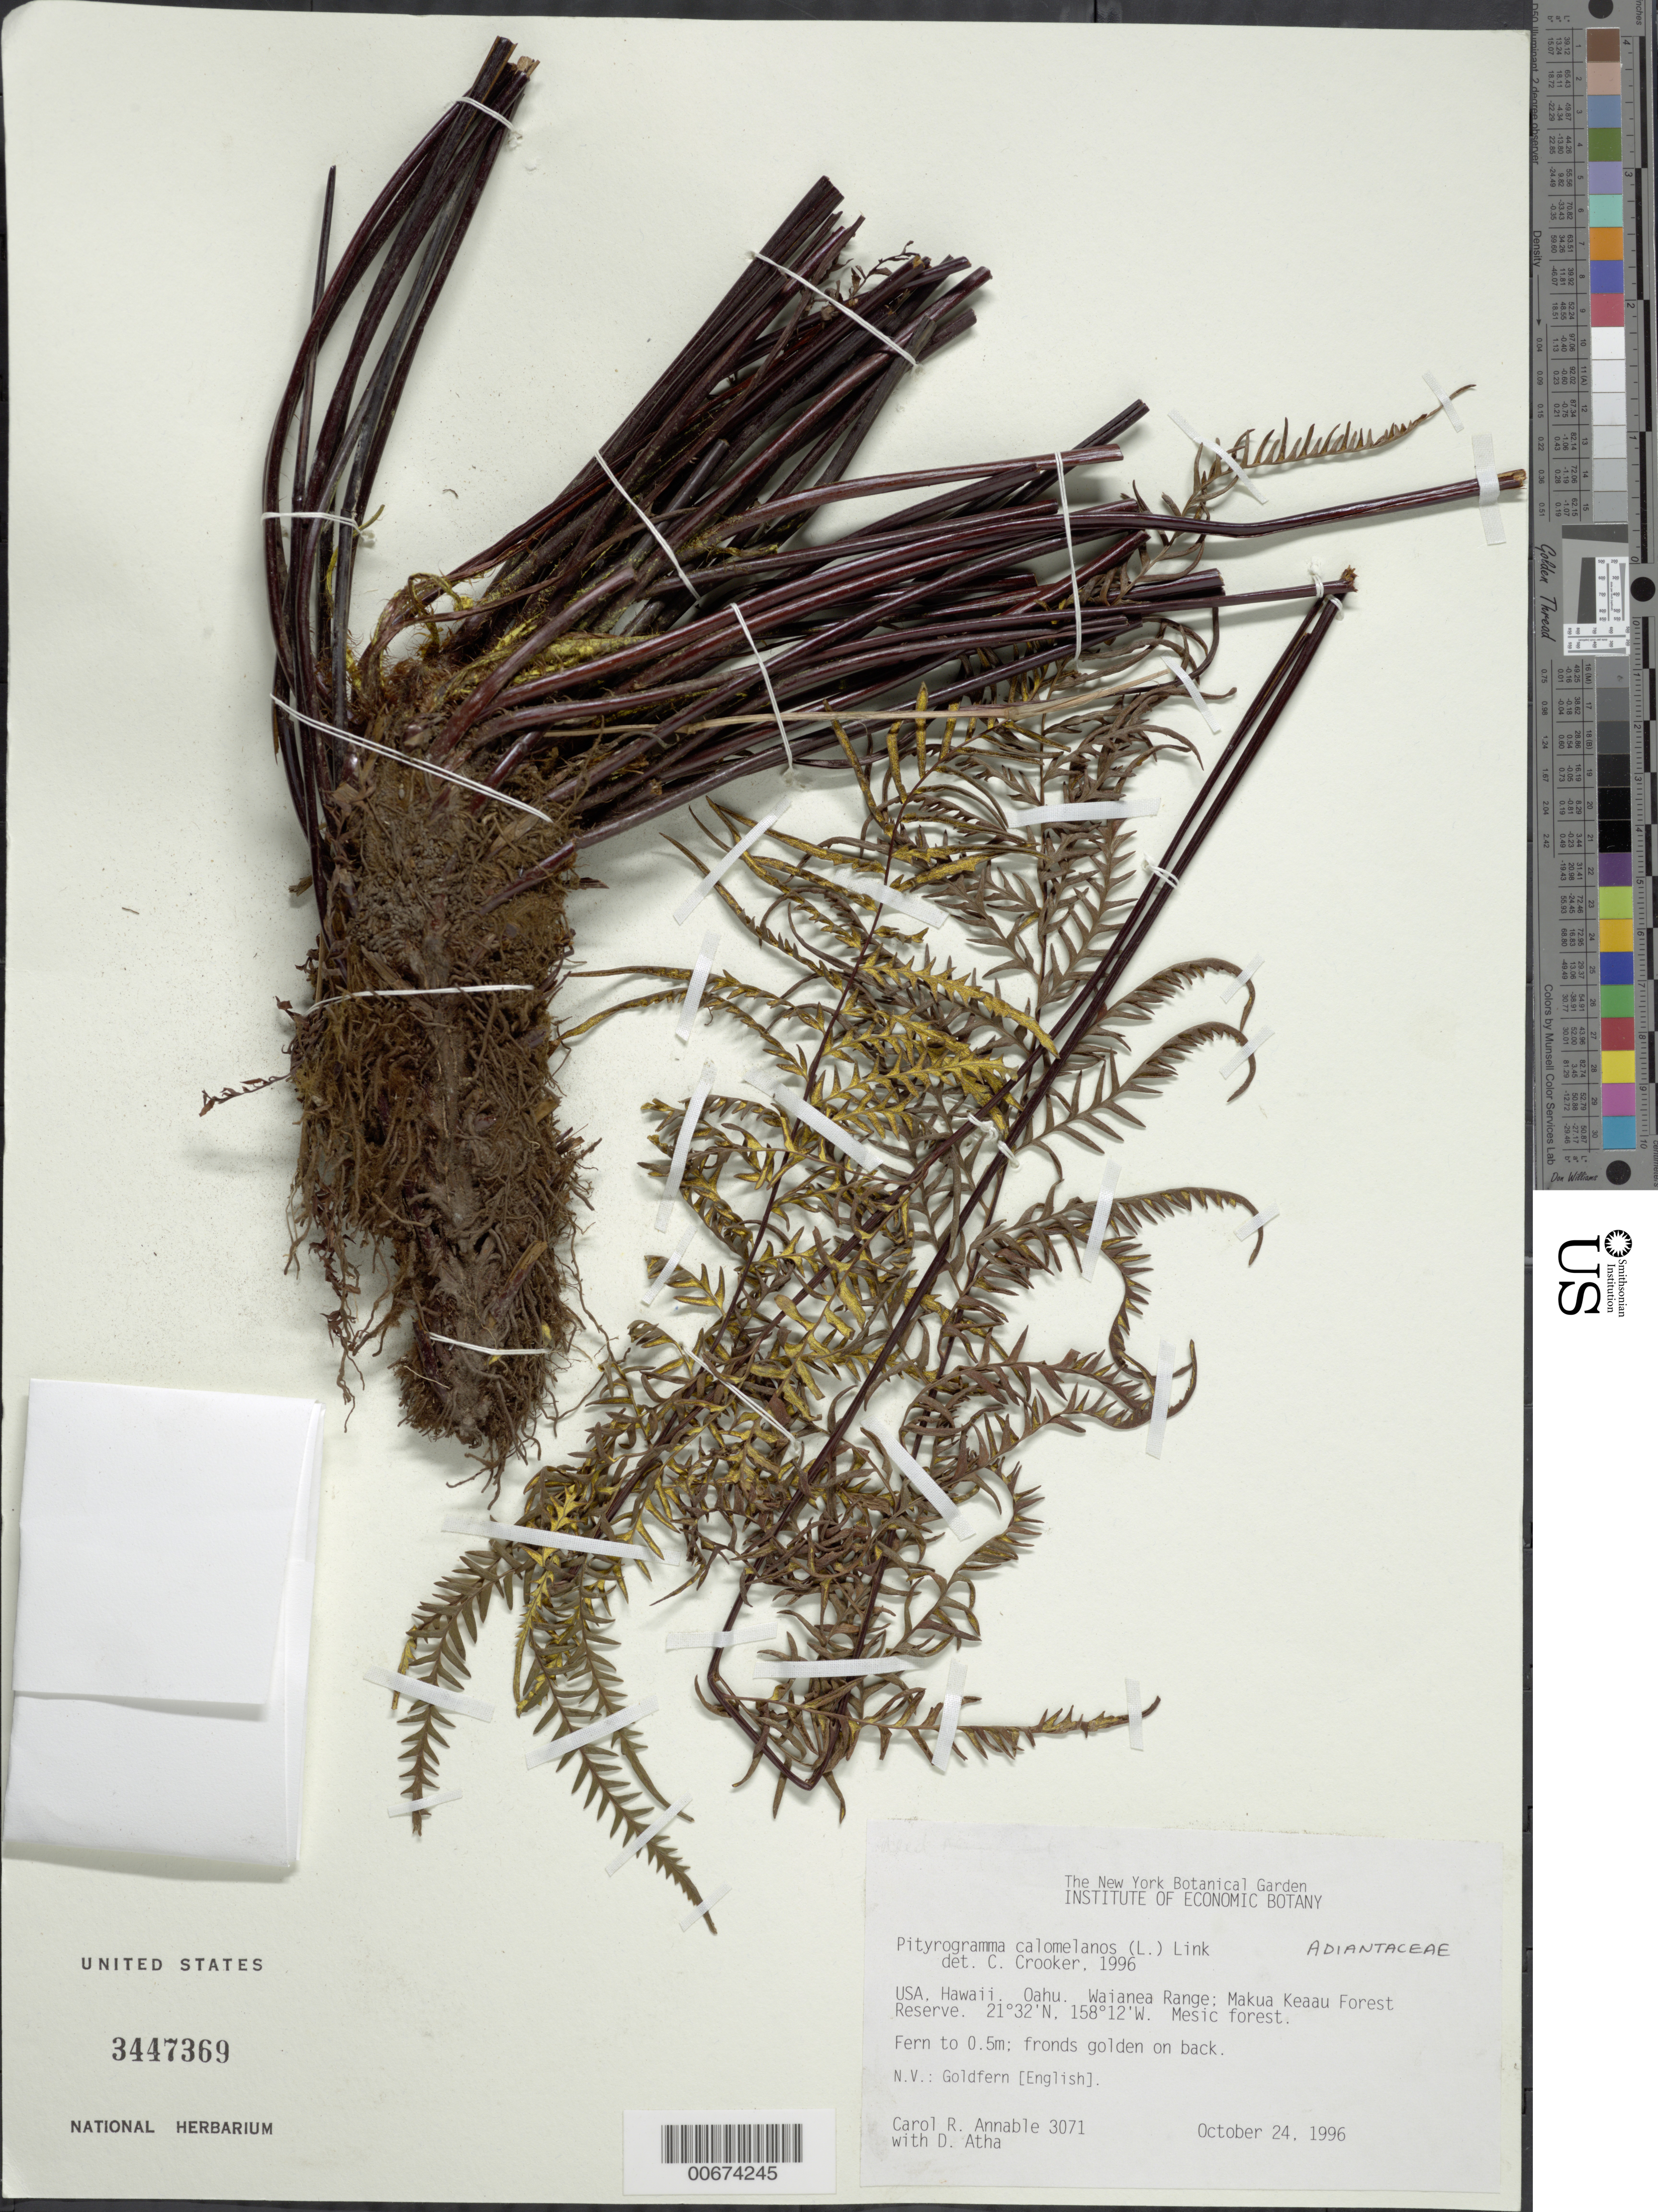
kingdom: Plantae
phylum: Tracheophyta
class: Polypodiopsida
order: Polypodiales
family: Pteridaceae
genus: Pityrogramma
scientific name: Pityrogramma calomelanos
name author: (L.) Link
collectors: C. R. Annable & D. Atha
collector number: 3071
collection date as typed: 24 Oct 1996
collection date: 1996-10-24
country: United States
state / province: Hawaii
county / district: Honolulu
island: Oahu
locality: Waianea Range: Makua Keaau Forest Reserve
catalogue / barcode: US 674245